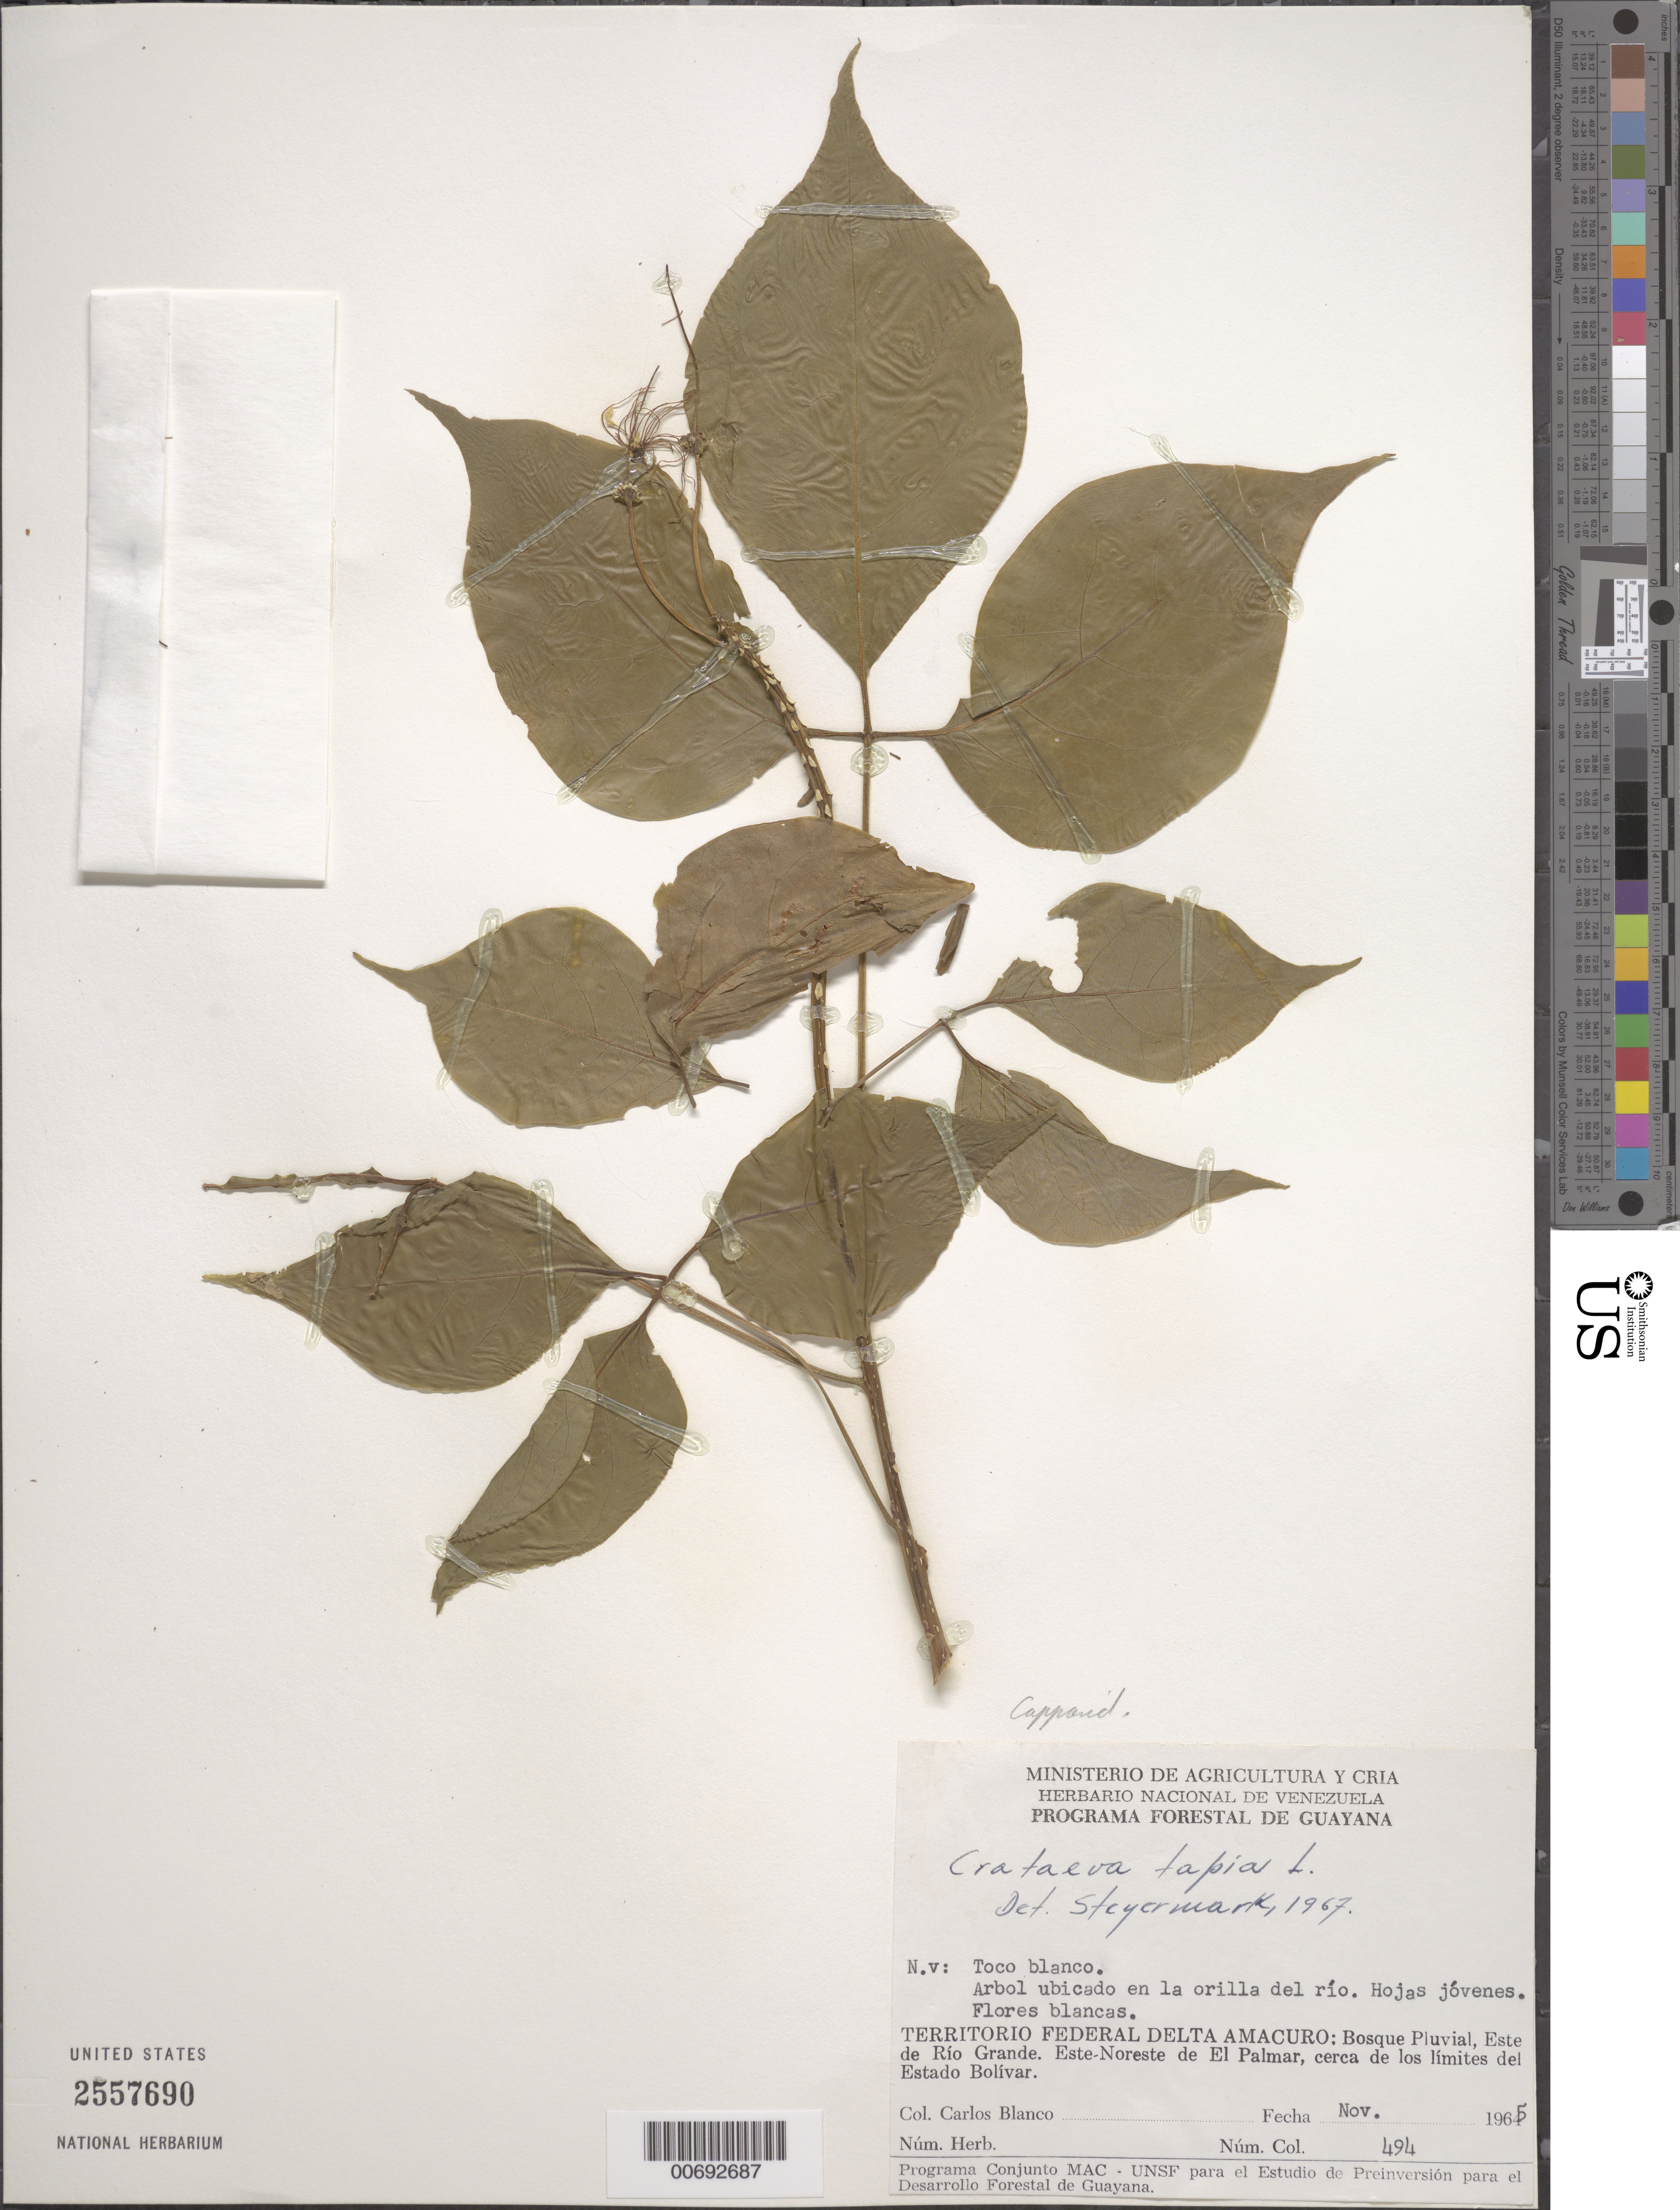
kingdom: Plantae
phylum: Tracheophyta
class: Magnoliopsida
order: Brassicales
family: Capparaceae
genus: Crateva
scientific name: Crateva tapia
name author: L.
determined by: Steyermark, Julian A., (VEN)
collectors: C. A. Blanco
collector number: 494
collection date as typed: Nov-65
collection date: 1965-11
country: Venezuela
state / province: Delta Amacuro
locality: Río Grande, Este de; Este-Noreste de El Palmar, cerca de los limites del Estado Bolívar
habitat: Rainforest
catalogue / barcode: US 2557690